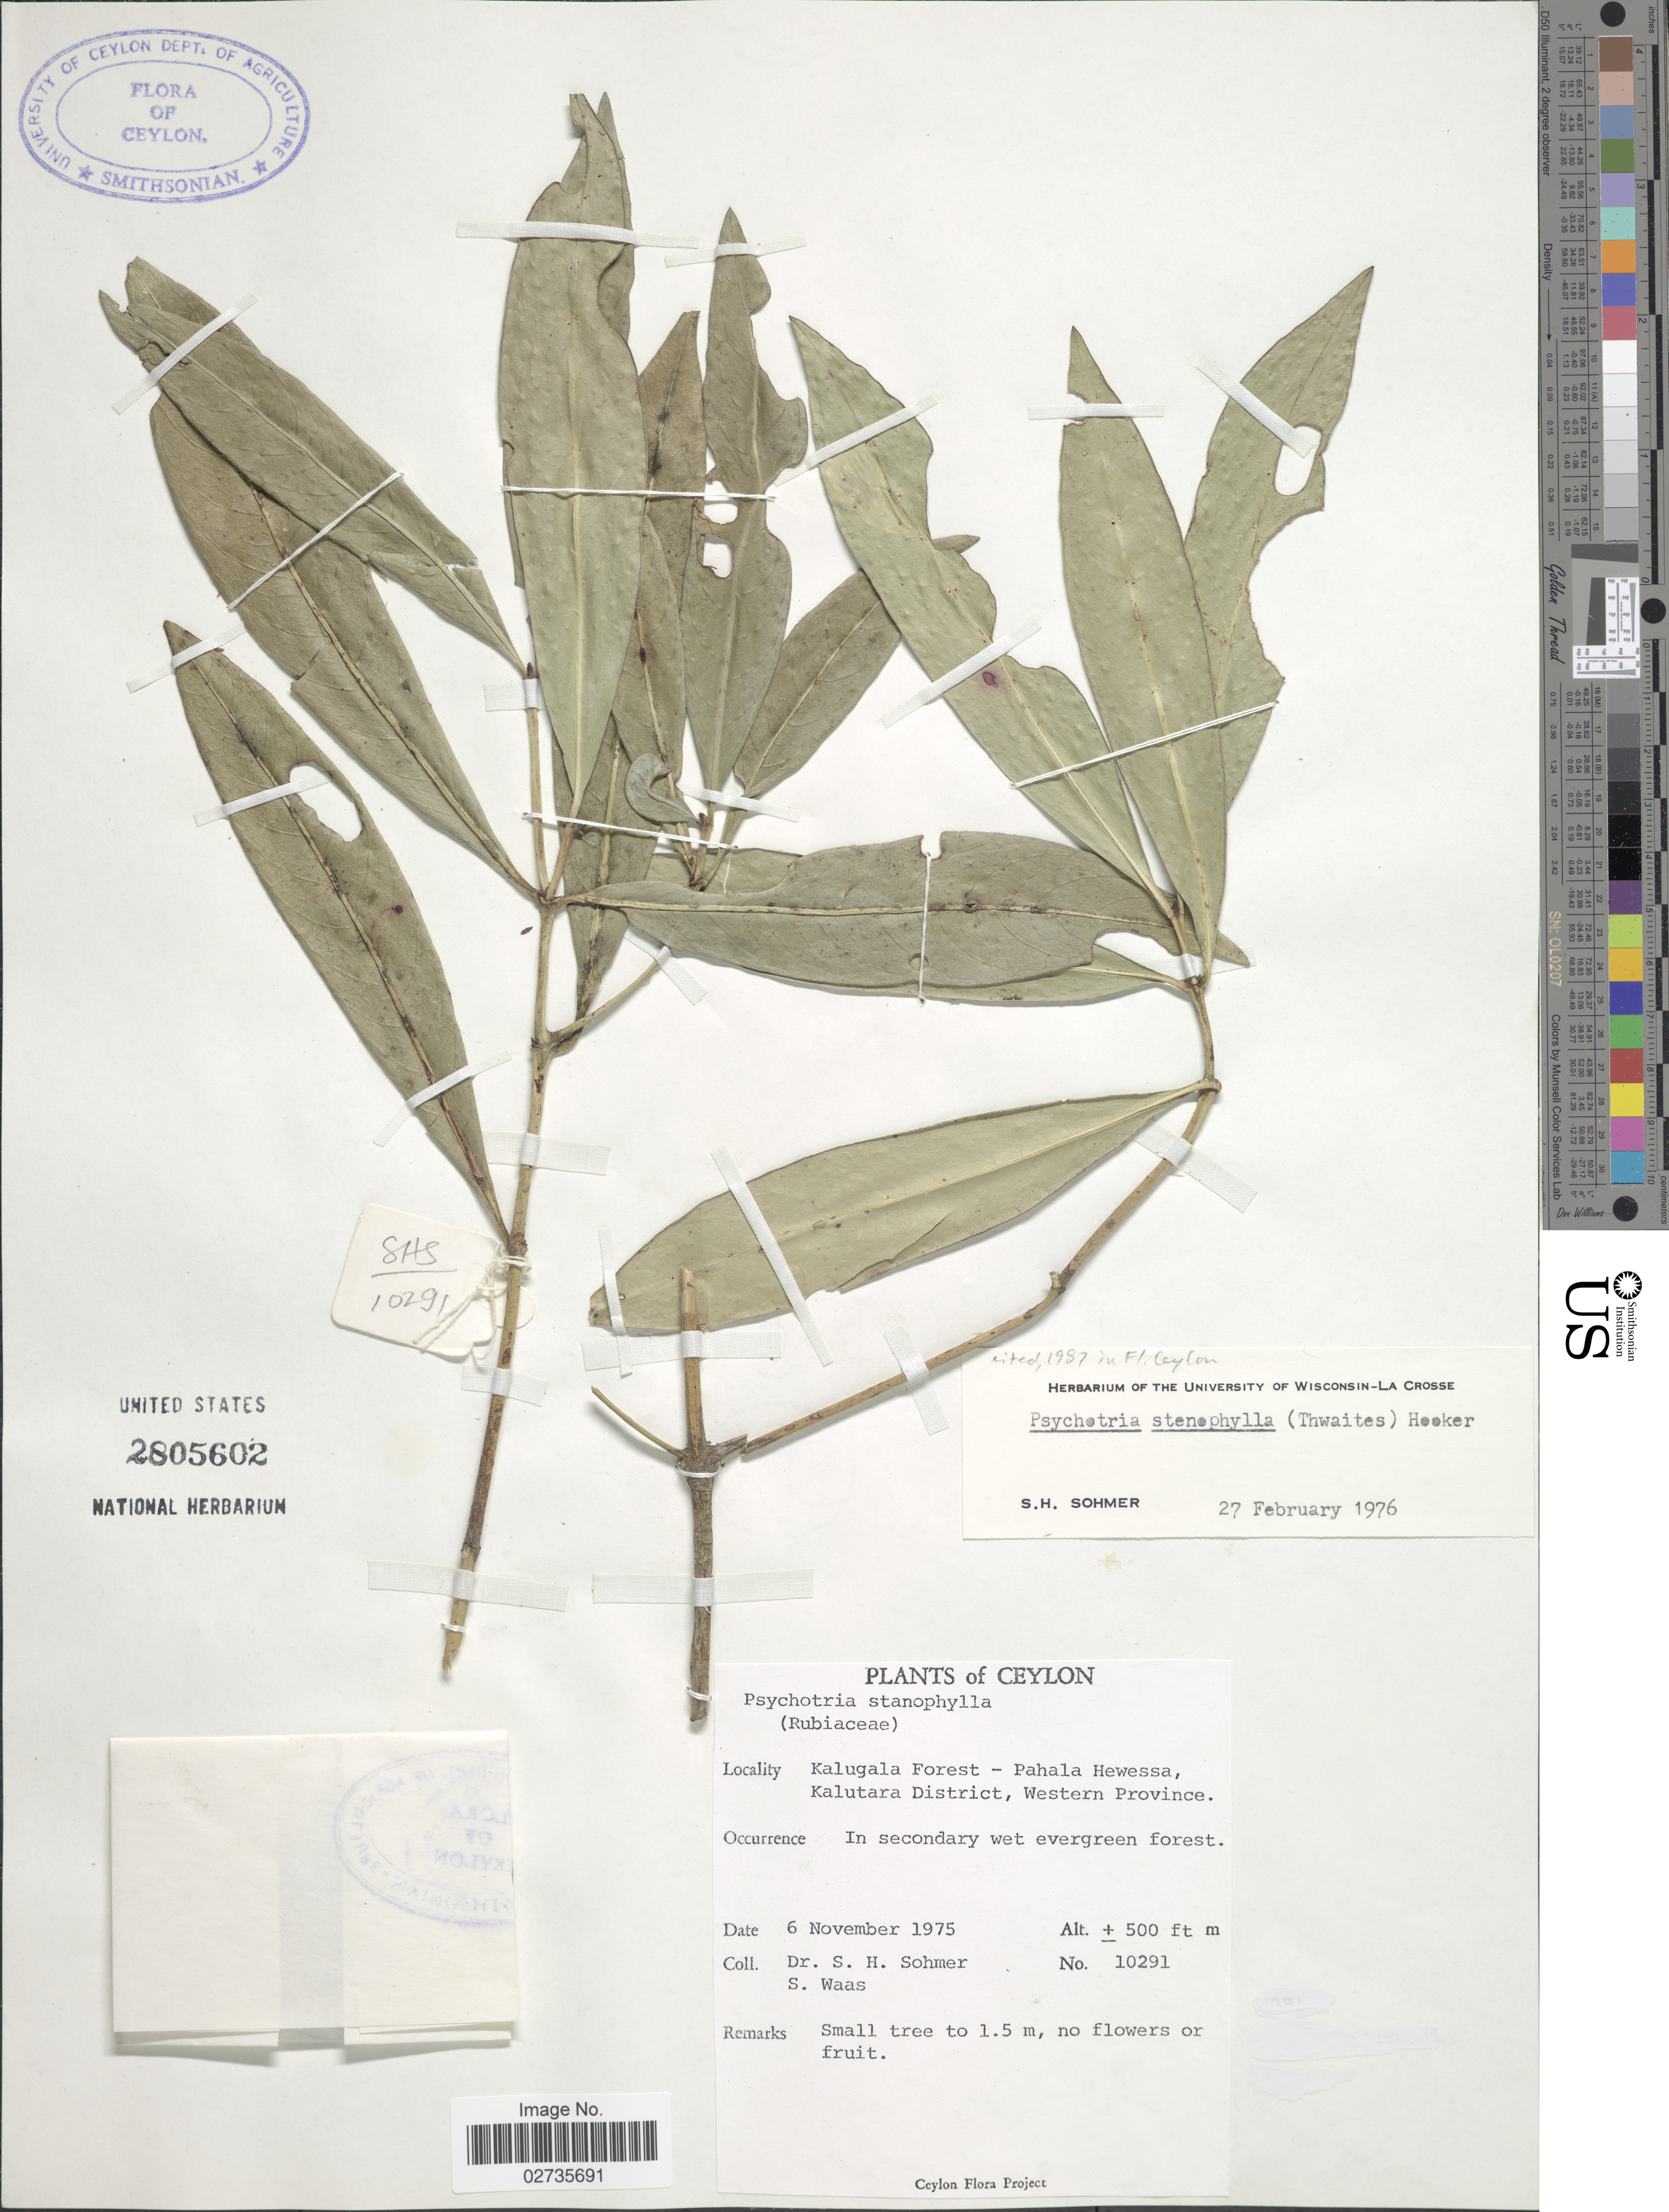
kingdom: Plantae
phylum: Tracheophyta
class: Magnoliopsida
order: Gentianales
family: Rubiaceae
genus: Psychotria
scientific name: Psychotria stenophylla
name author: Spreng.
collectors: S. H. Sohmer & S. Waas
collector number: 10291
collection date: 1975-11-06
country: Sri Lanka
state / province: Western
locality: Ceylon, Kalugala Forest - Pahala Hewessa, Kalutara District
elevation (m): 152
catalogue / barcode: US 2805602